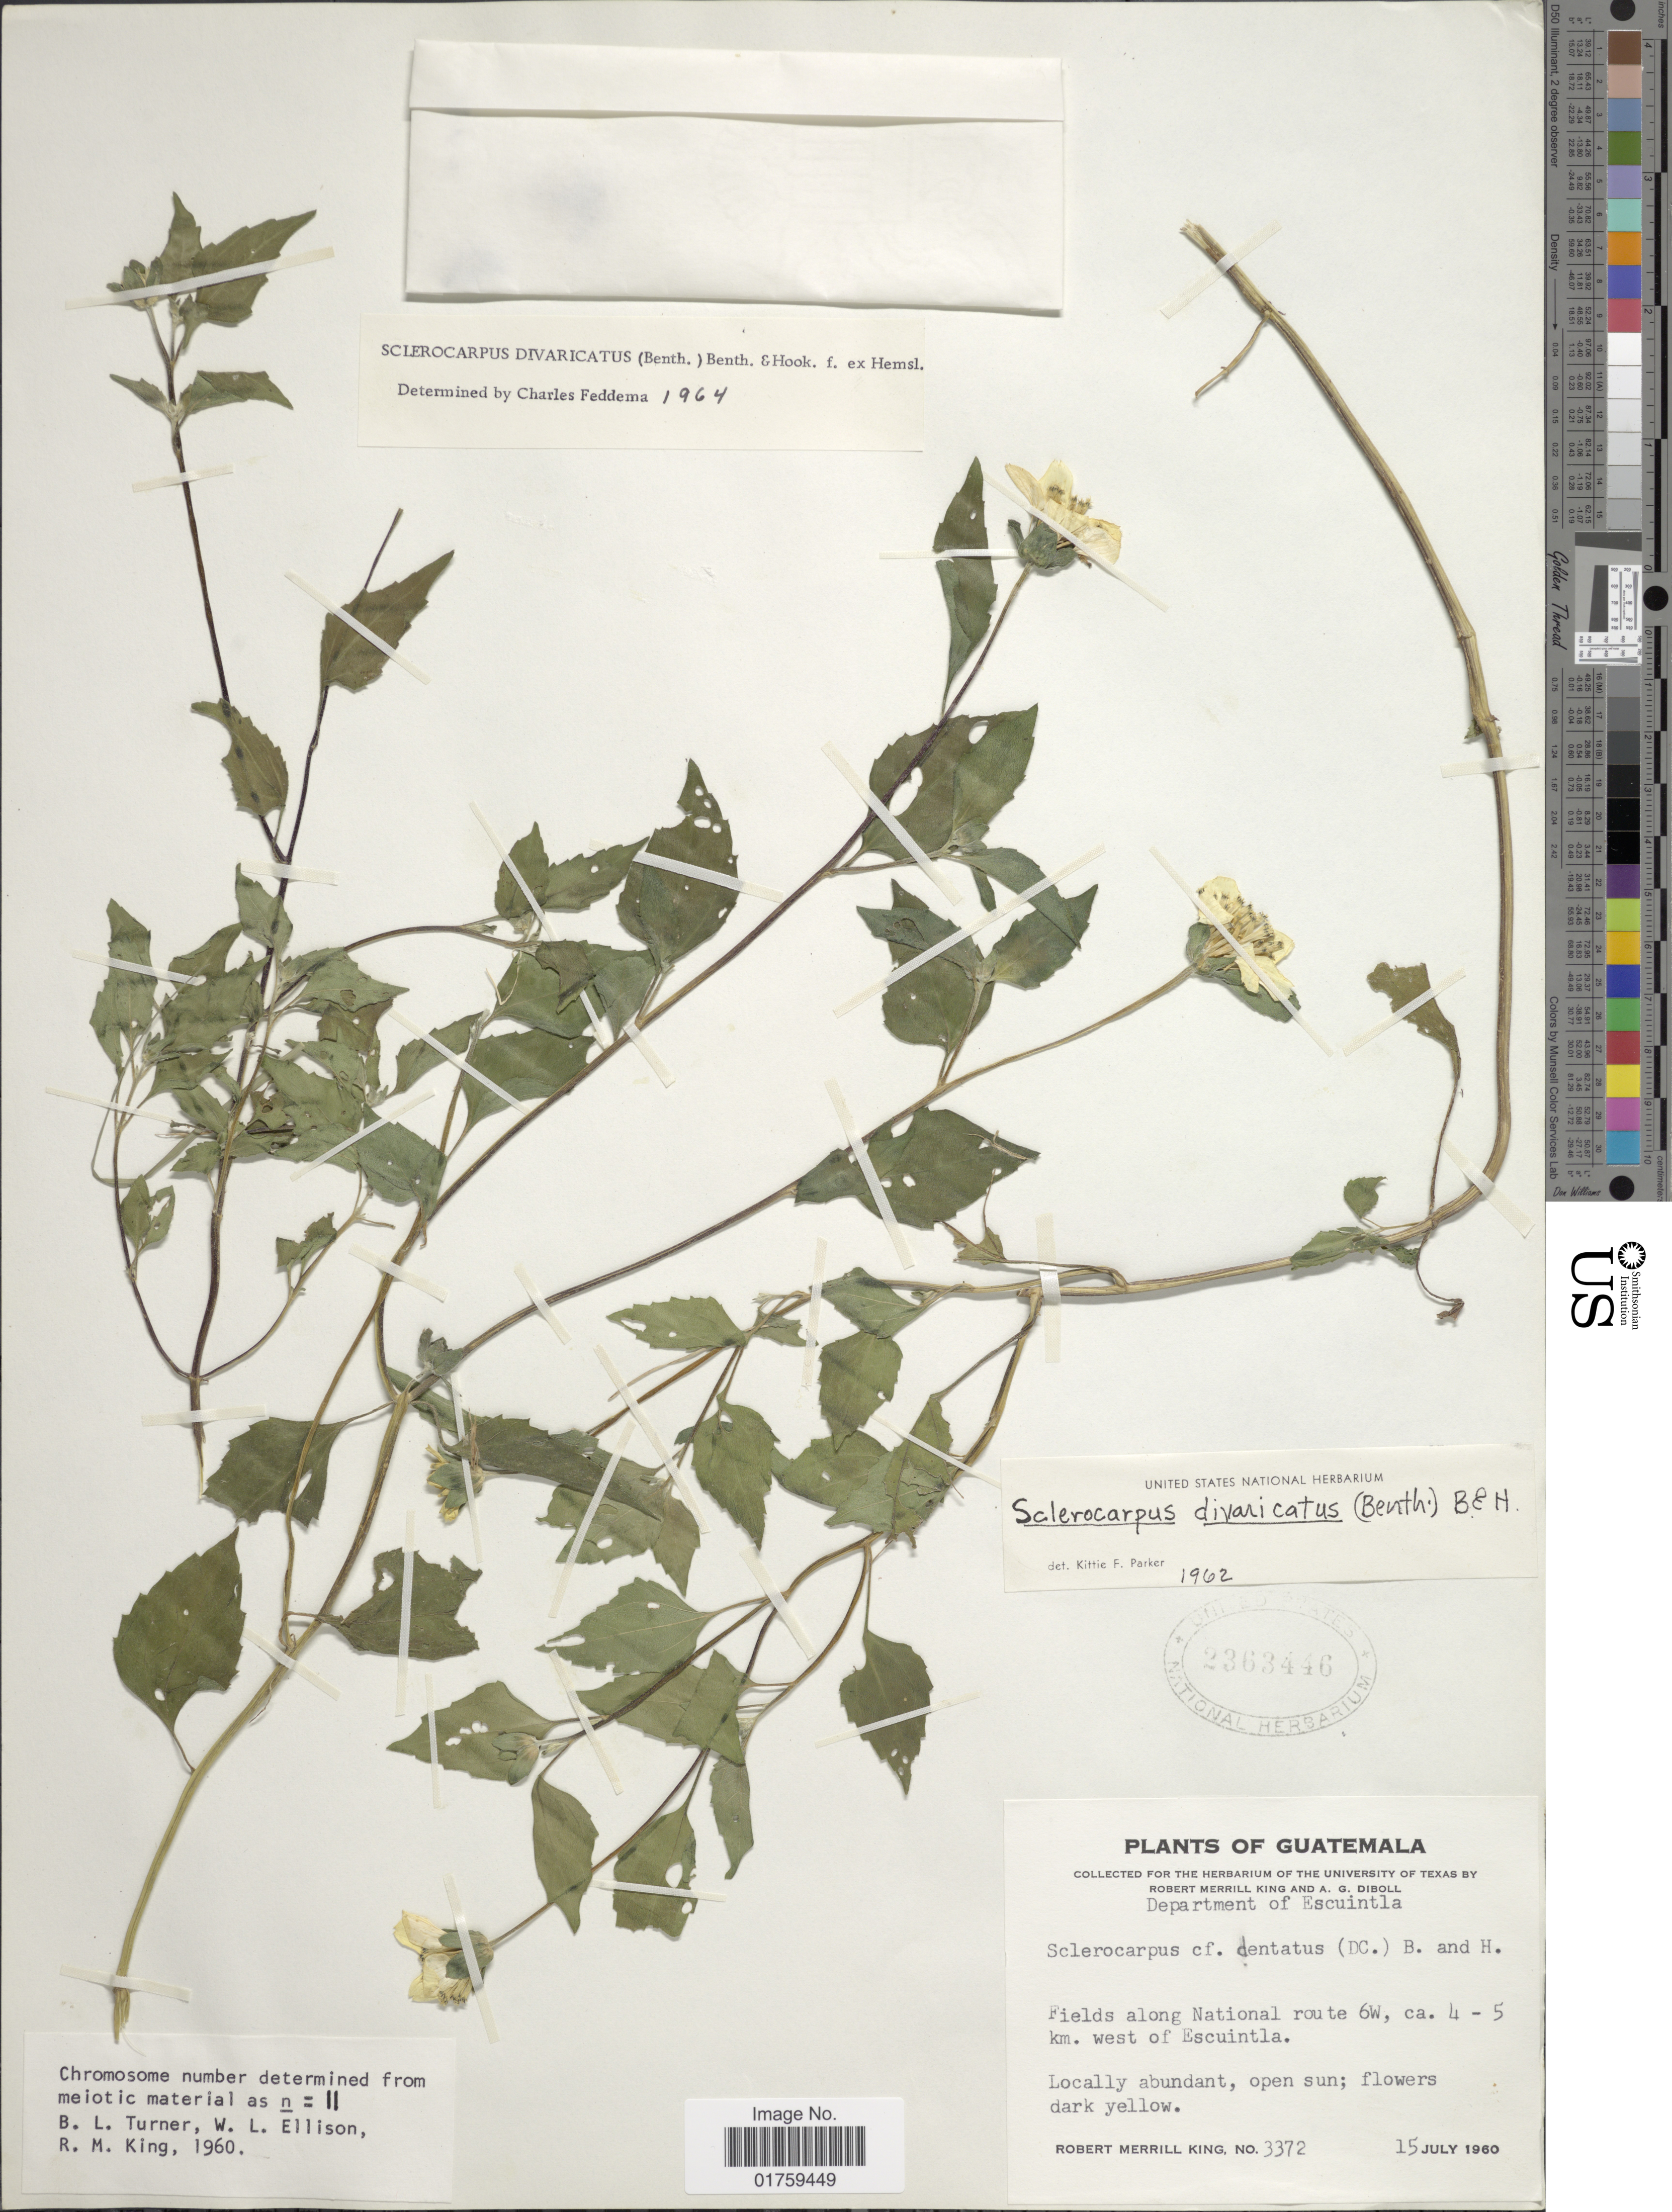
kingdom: Plantae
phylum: Tracheophyta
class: Magnoliopsida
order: Asterales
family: Asteraceae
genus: Sclerocarpus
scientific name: Sclerocarpus divaricatus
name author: (Benth.) Benth. & Hook. f. ex Hemsl.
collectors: R. M. King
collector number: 3372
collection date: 1960-07-15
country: Guatemala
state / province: Escuintla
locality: Department of Escuintla. Fields along National route 6W, ca. 4-5 km. west of Escuintla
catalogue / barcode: US 2363446